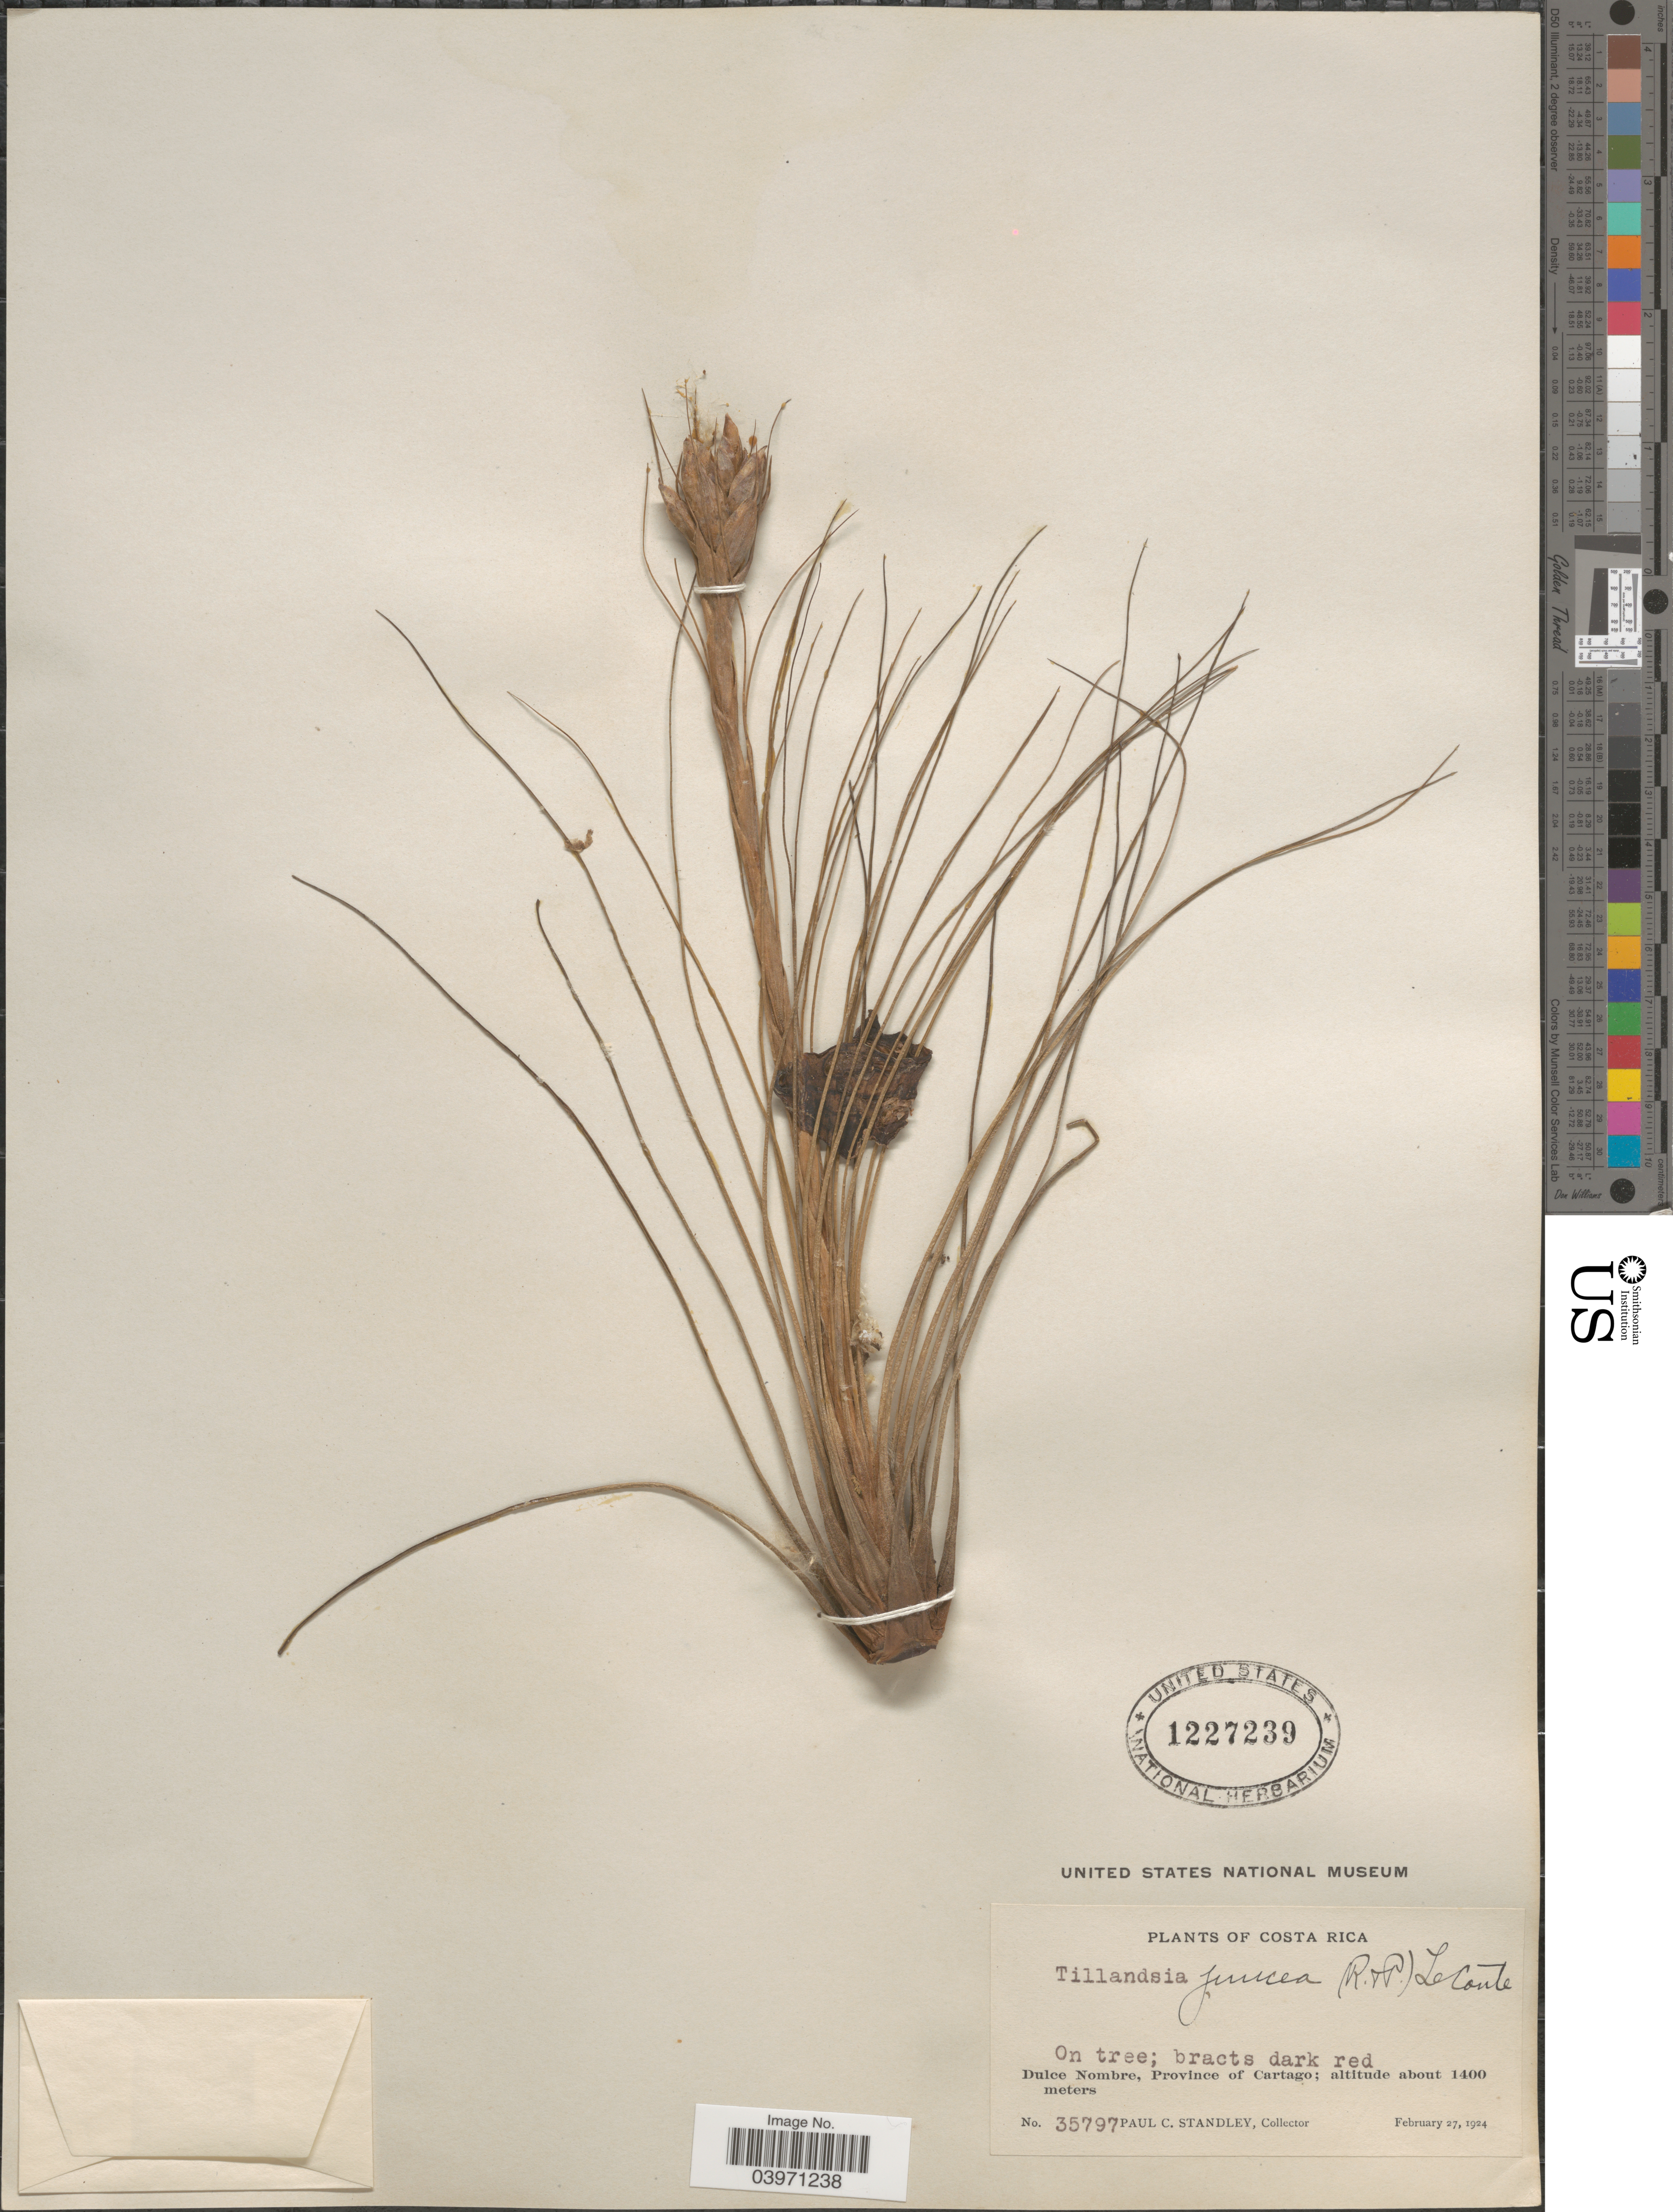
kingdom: Plantae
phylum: Tracheophyta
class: Liliopsida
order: Poales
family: Bromeliaceae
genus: Tillandsia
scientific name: Tillandsia juncea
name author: (Ruiz & Pav.) Poir.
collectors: P. C. Standley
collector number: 35797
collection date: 1924-02-27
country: Costa Rica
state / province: Cartago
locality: Dulce Nombre.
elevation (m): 1400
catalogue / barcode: US 1227239